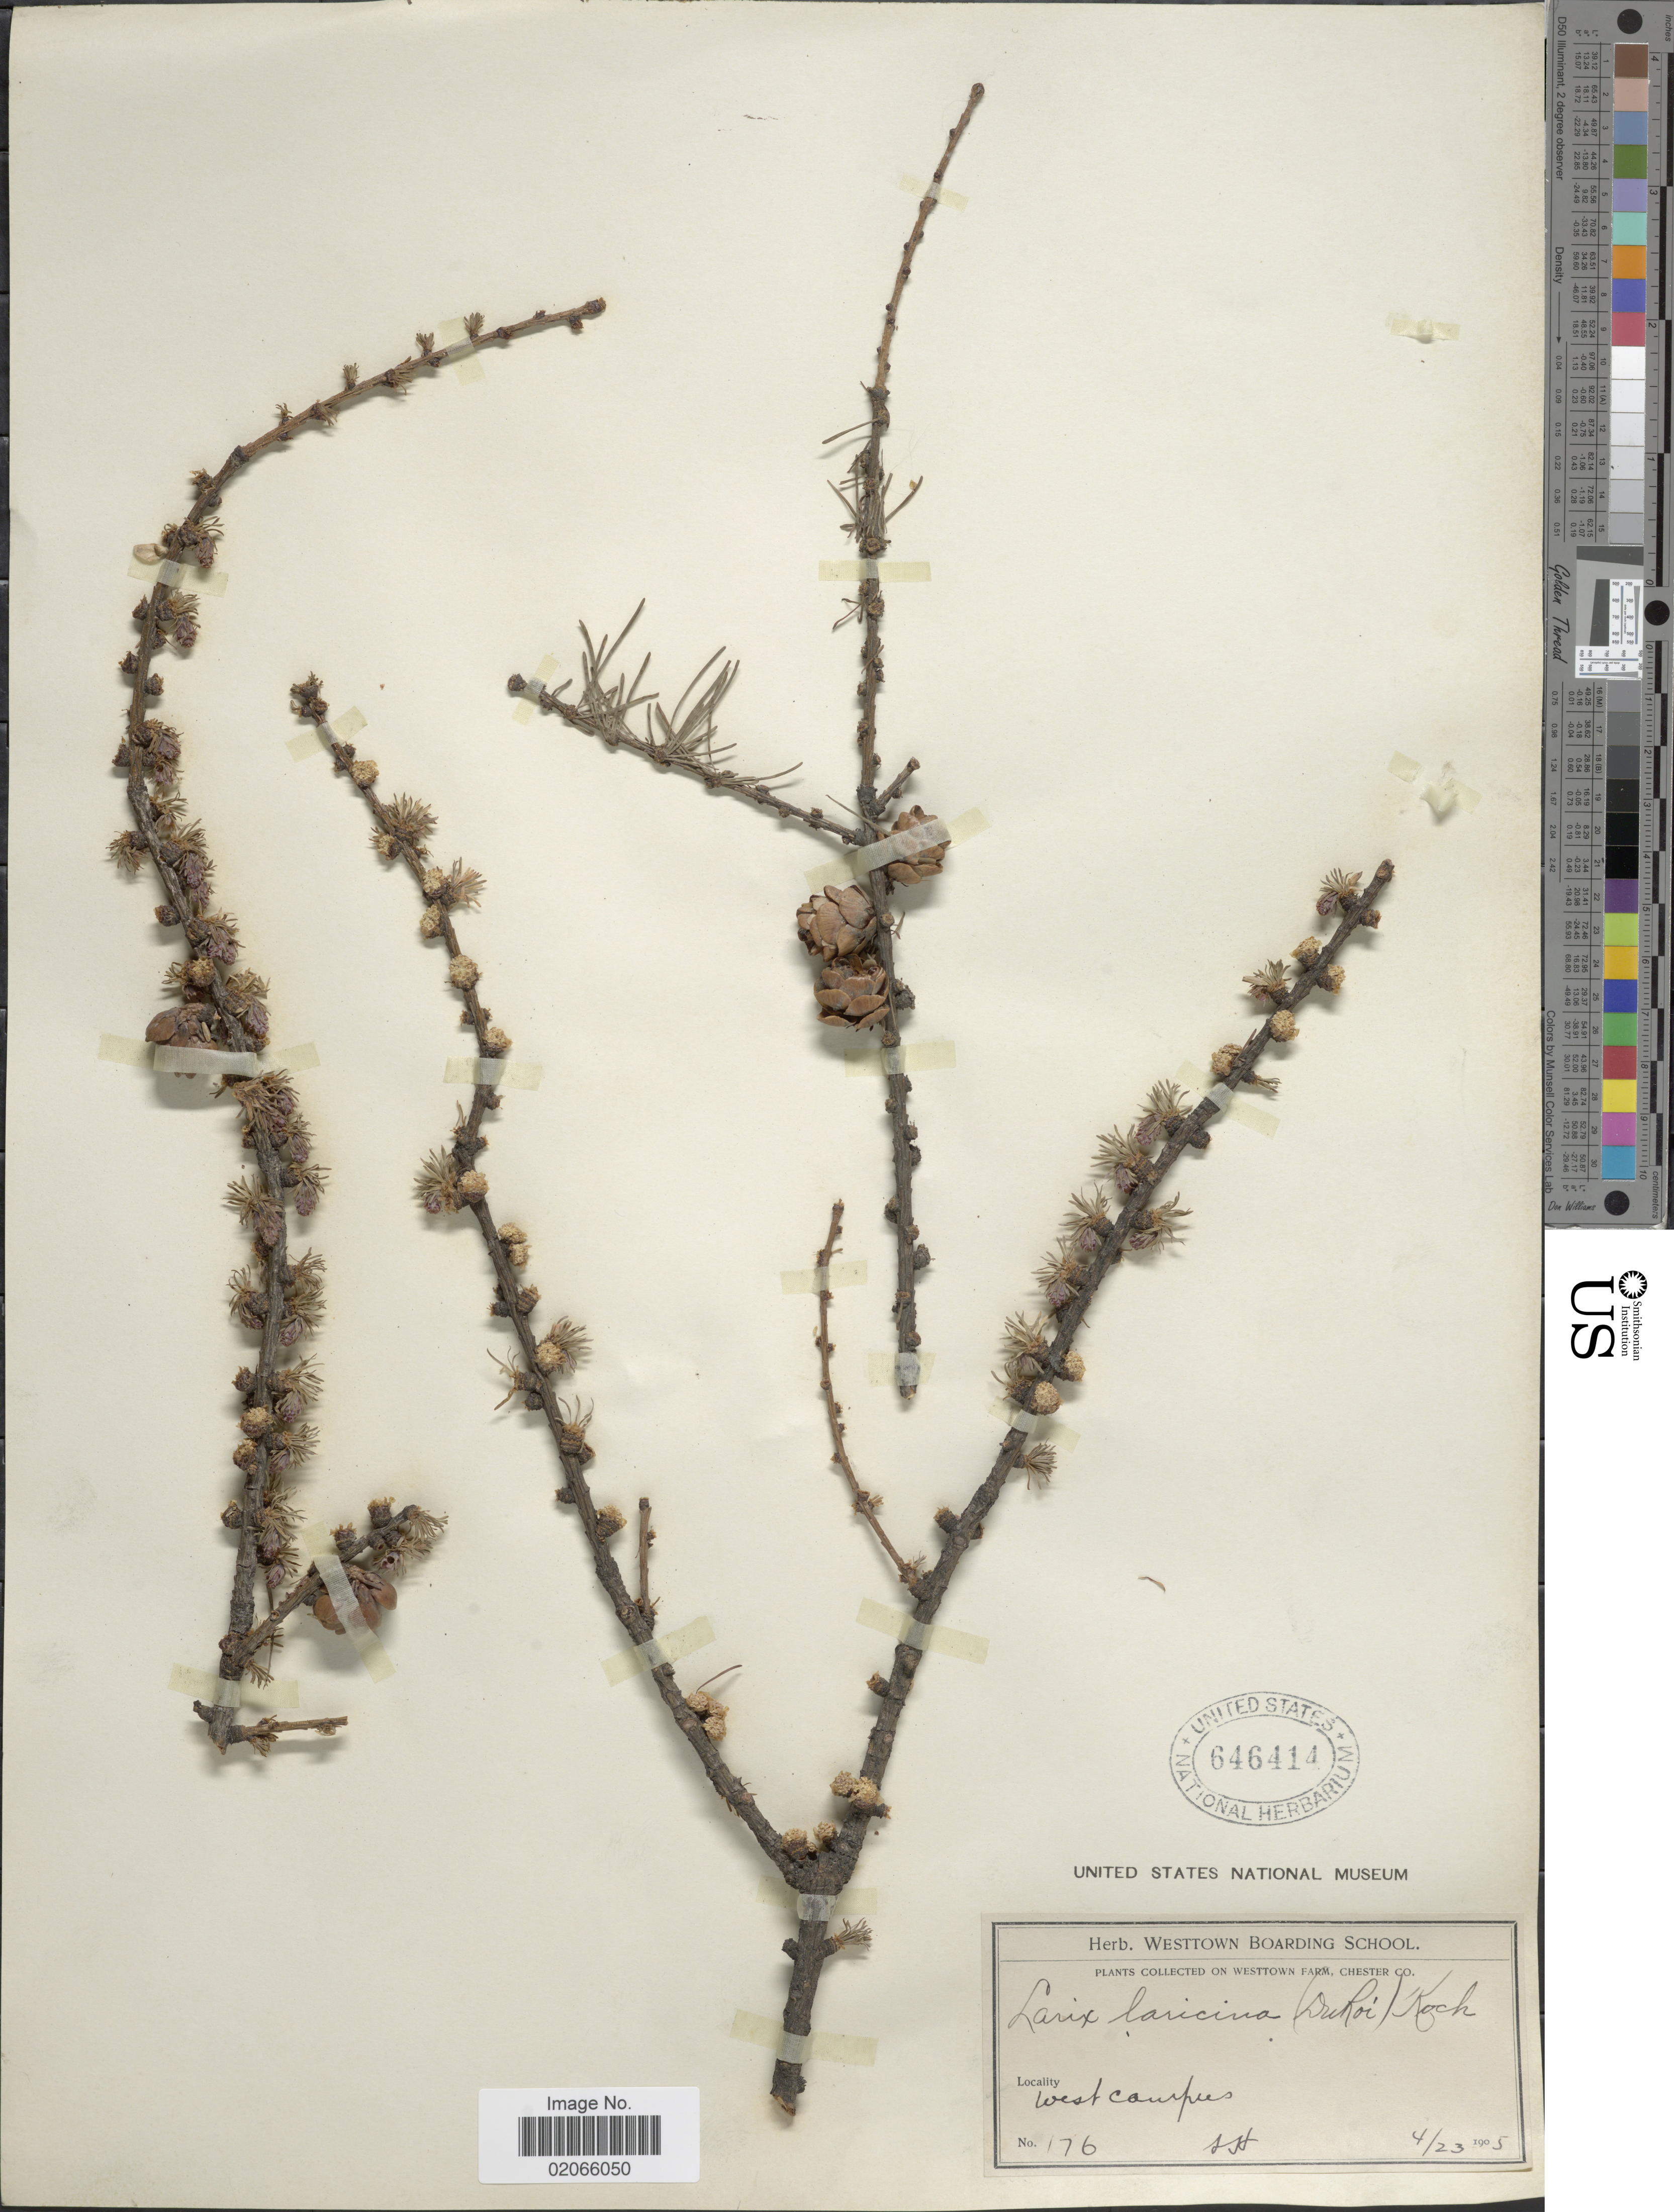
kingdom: Plantae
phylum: Tracheophyta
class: Pinopsida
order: Pinales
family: Pinaceae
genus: Larix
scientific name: Larix laricina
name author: (Du Roi) K. Koch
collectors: S. H.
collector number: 176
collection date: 1905-04-23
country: United States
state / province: Pennsylvania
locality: Westtown Farm, Chester Co. west Campus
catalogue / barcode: US 646414